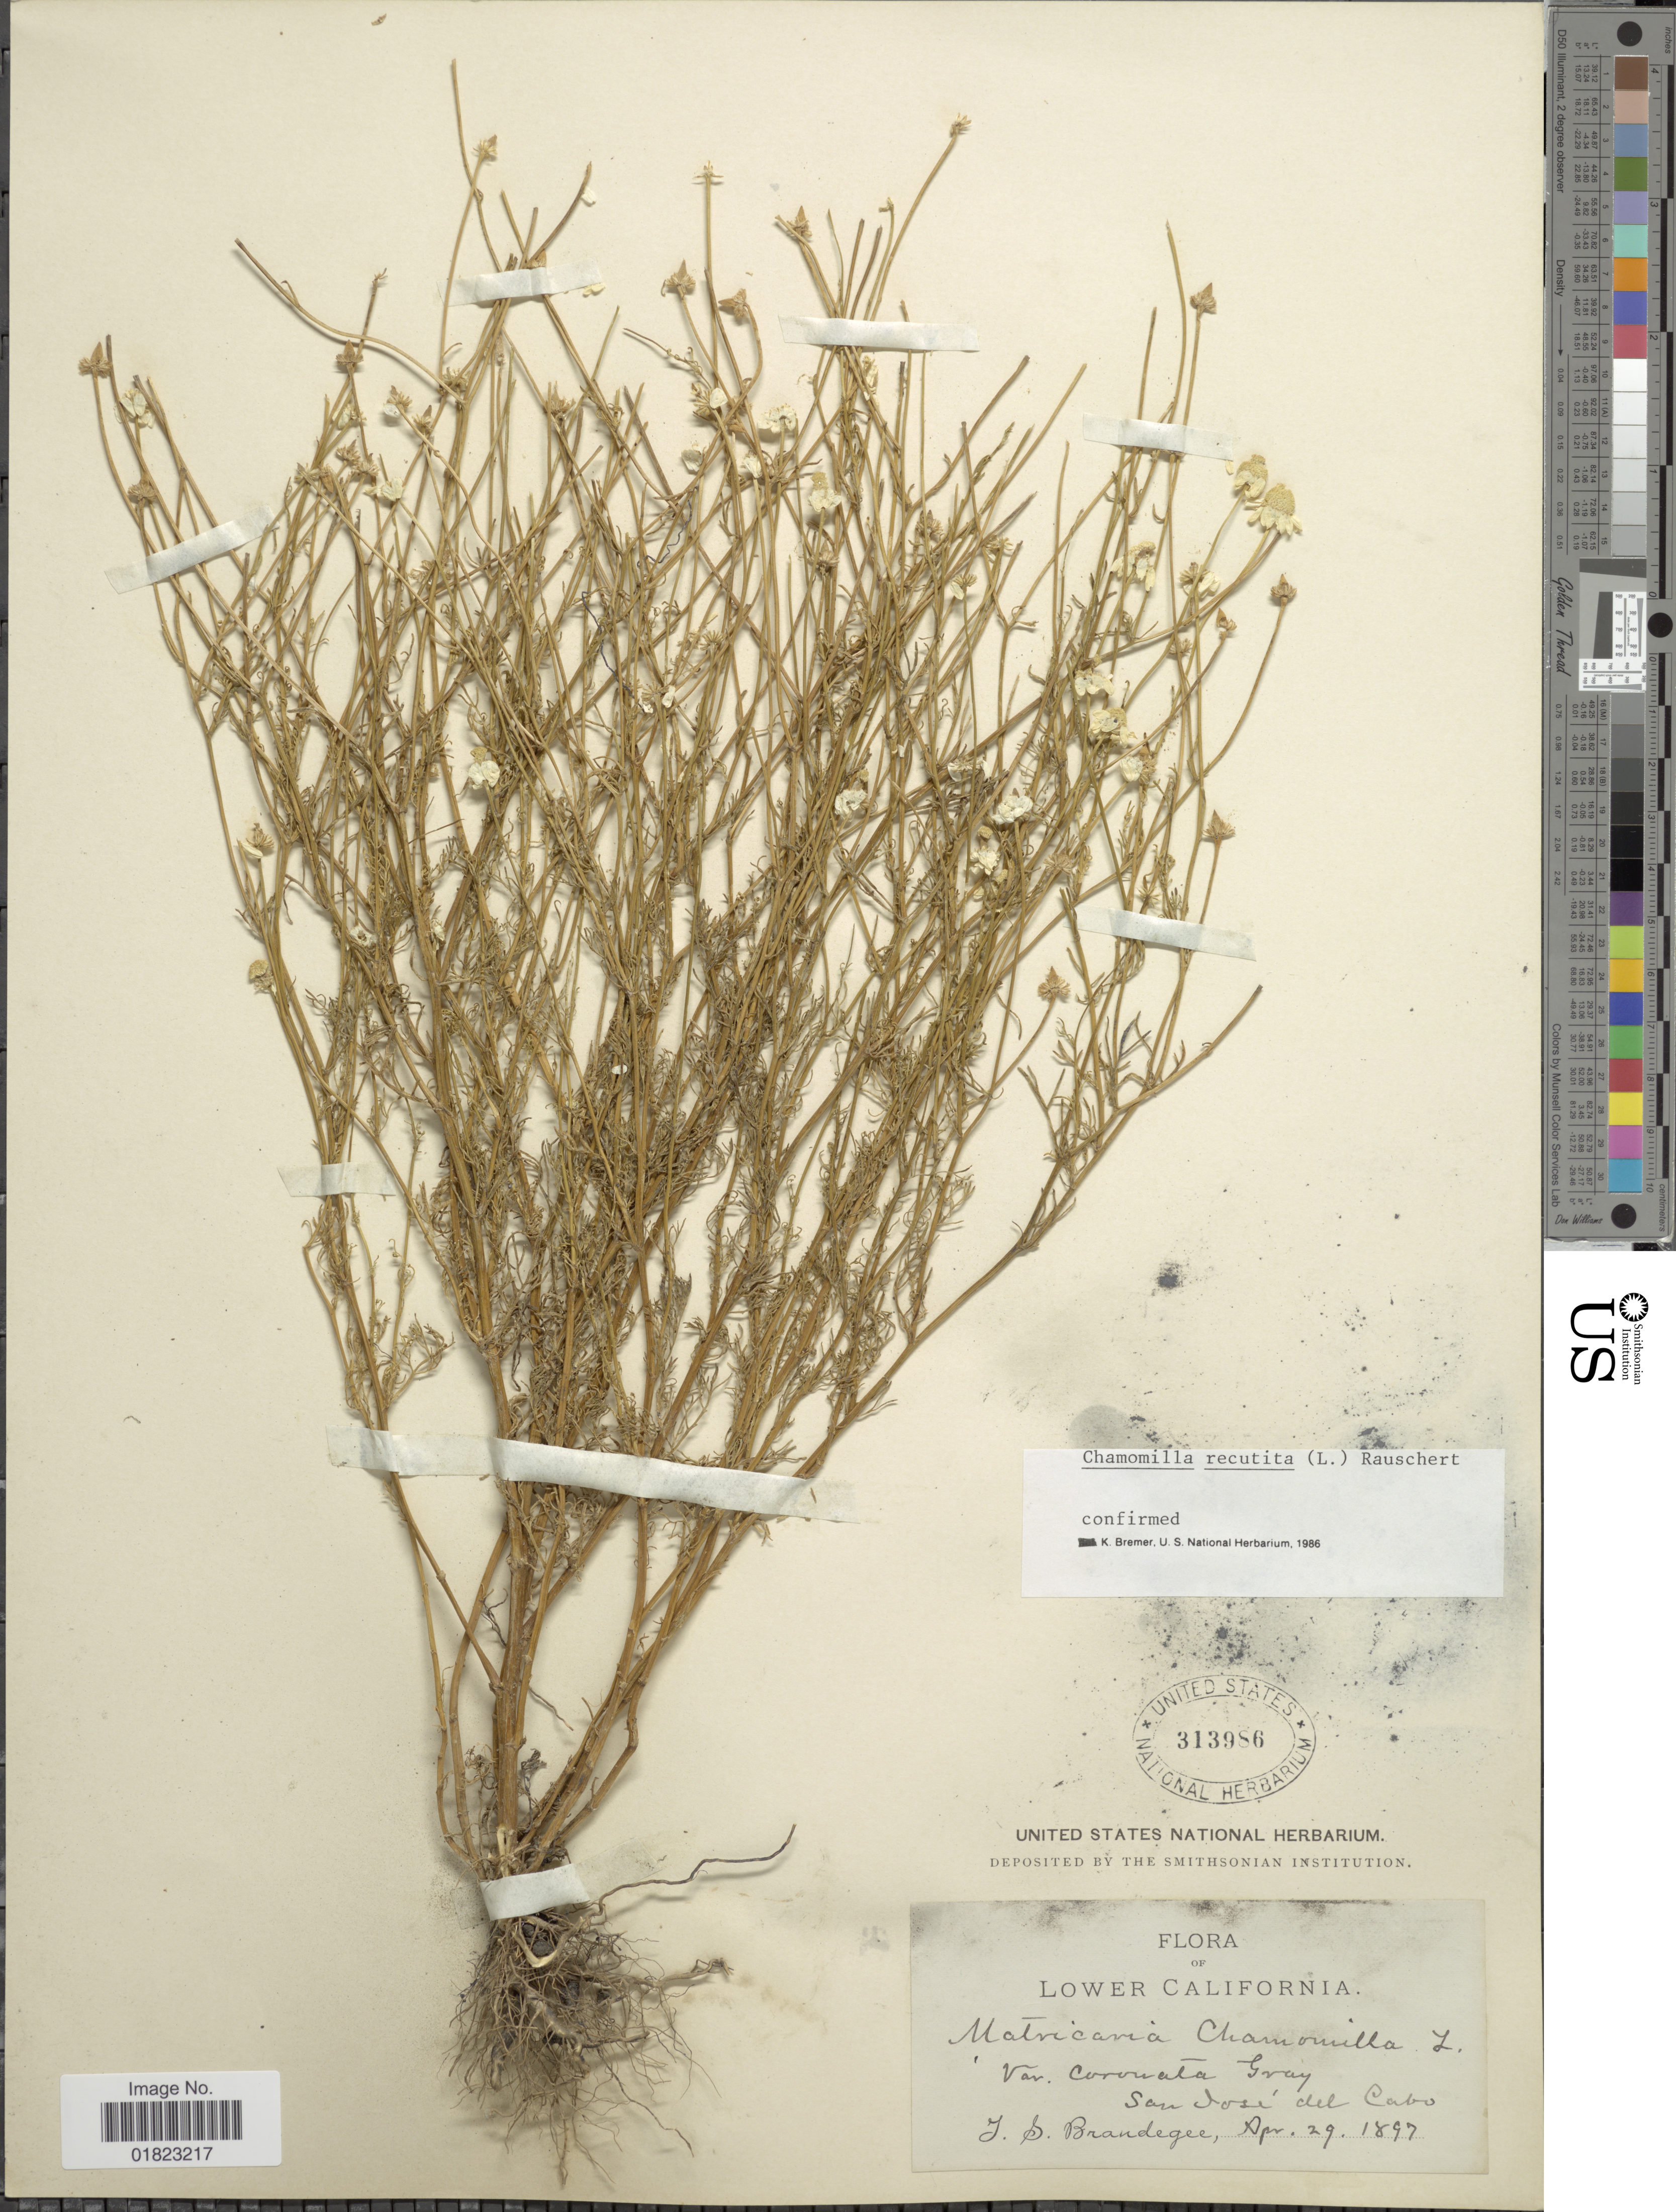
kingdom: Plantae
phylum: Tracheophyta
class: Magnoliopsida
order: Asterales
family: Asteraceae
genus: Matricaria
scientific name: Matricaria recutita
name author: L.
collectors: J. S. Brandegee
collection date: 1897-04-29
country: Mexico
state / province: Baja California Sur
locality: Lower California. San Jose del Cabo.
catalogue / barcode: US 313986